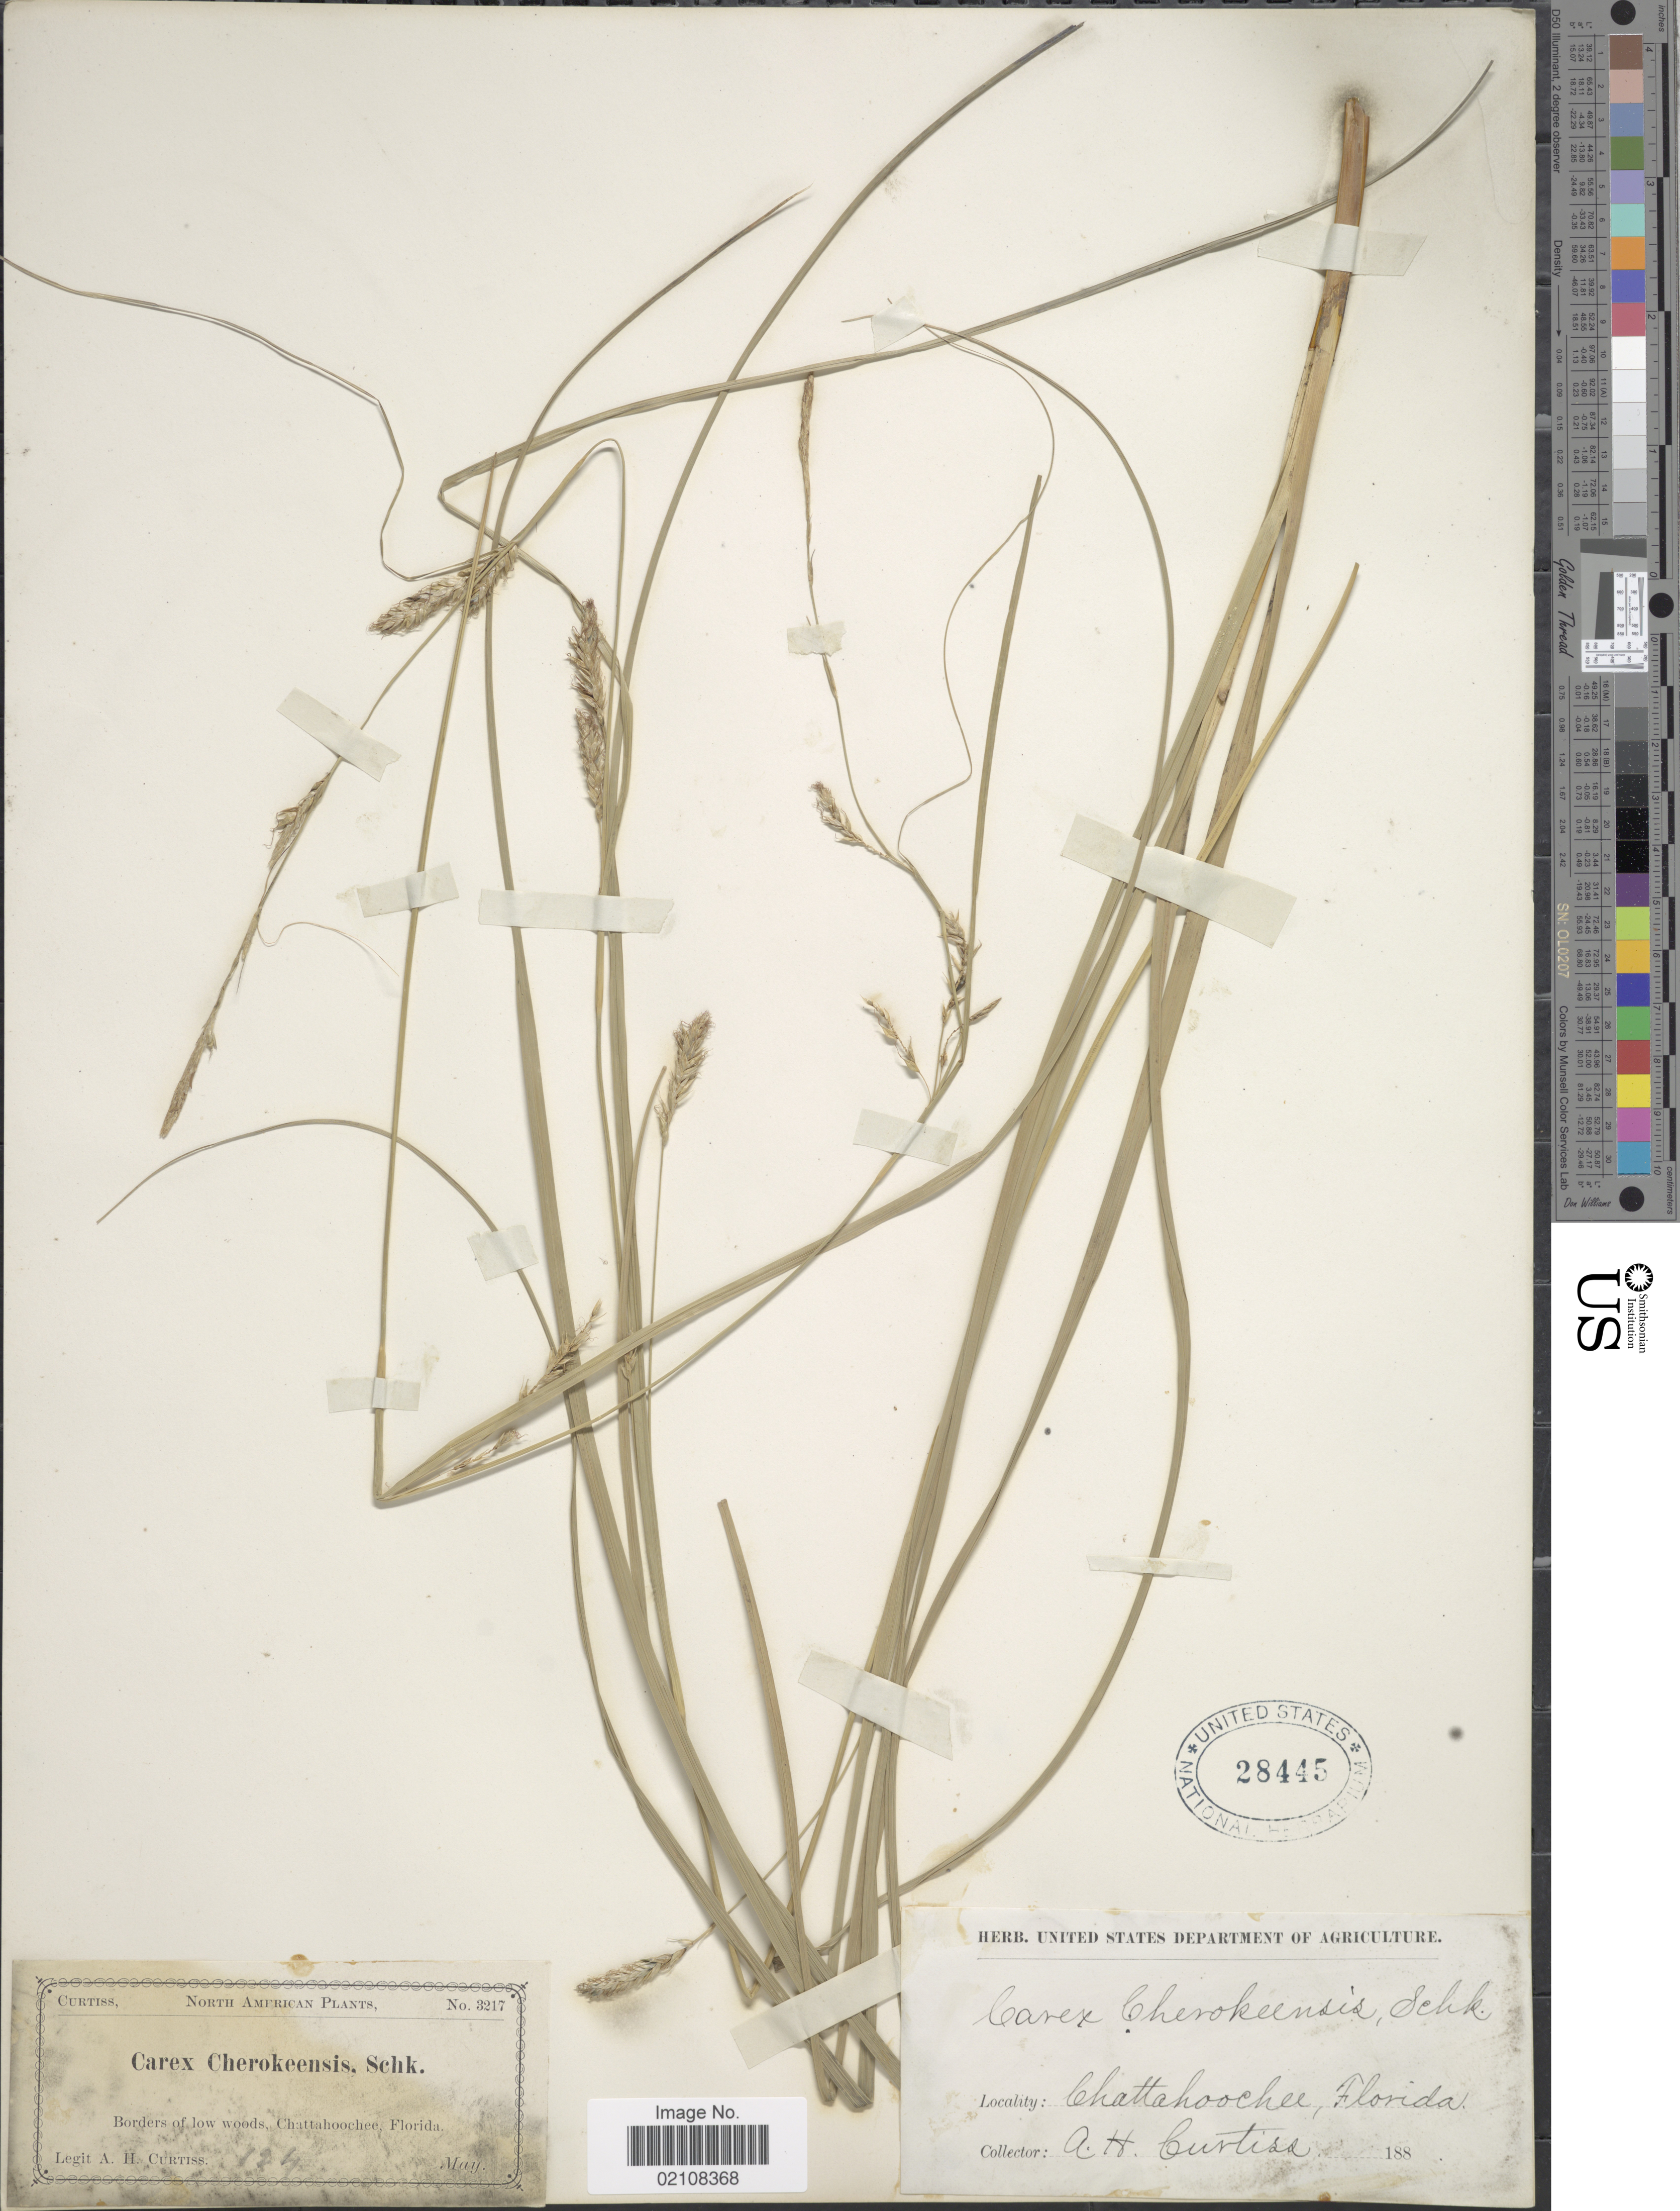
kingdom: Plantae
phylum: Tracheophyta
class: Liliopsida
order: Poales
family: Cyperaceae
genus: Carex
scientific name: Carex cherokeensis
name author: Schwein.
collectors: A. H. Curtiss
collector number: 3217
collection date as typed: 188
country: United States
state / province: Florida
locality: Borders of low woods, Chattahoochee, Florida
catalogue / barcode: US 28445